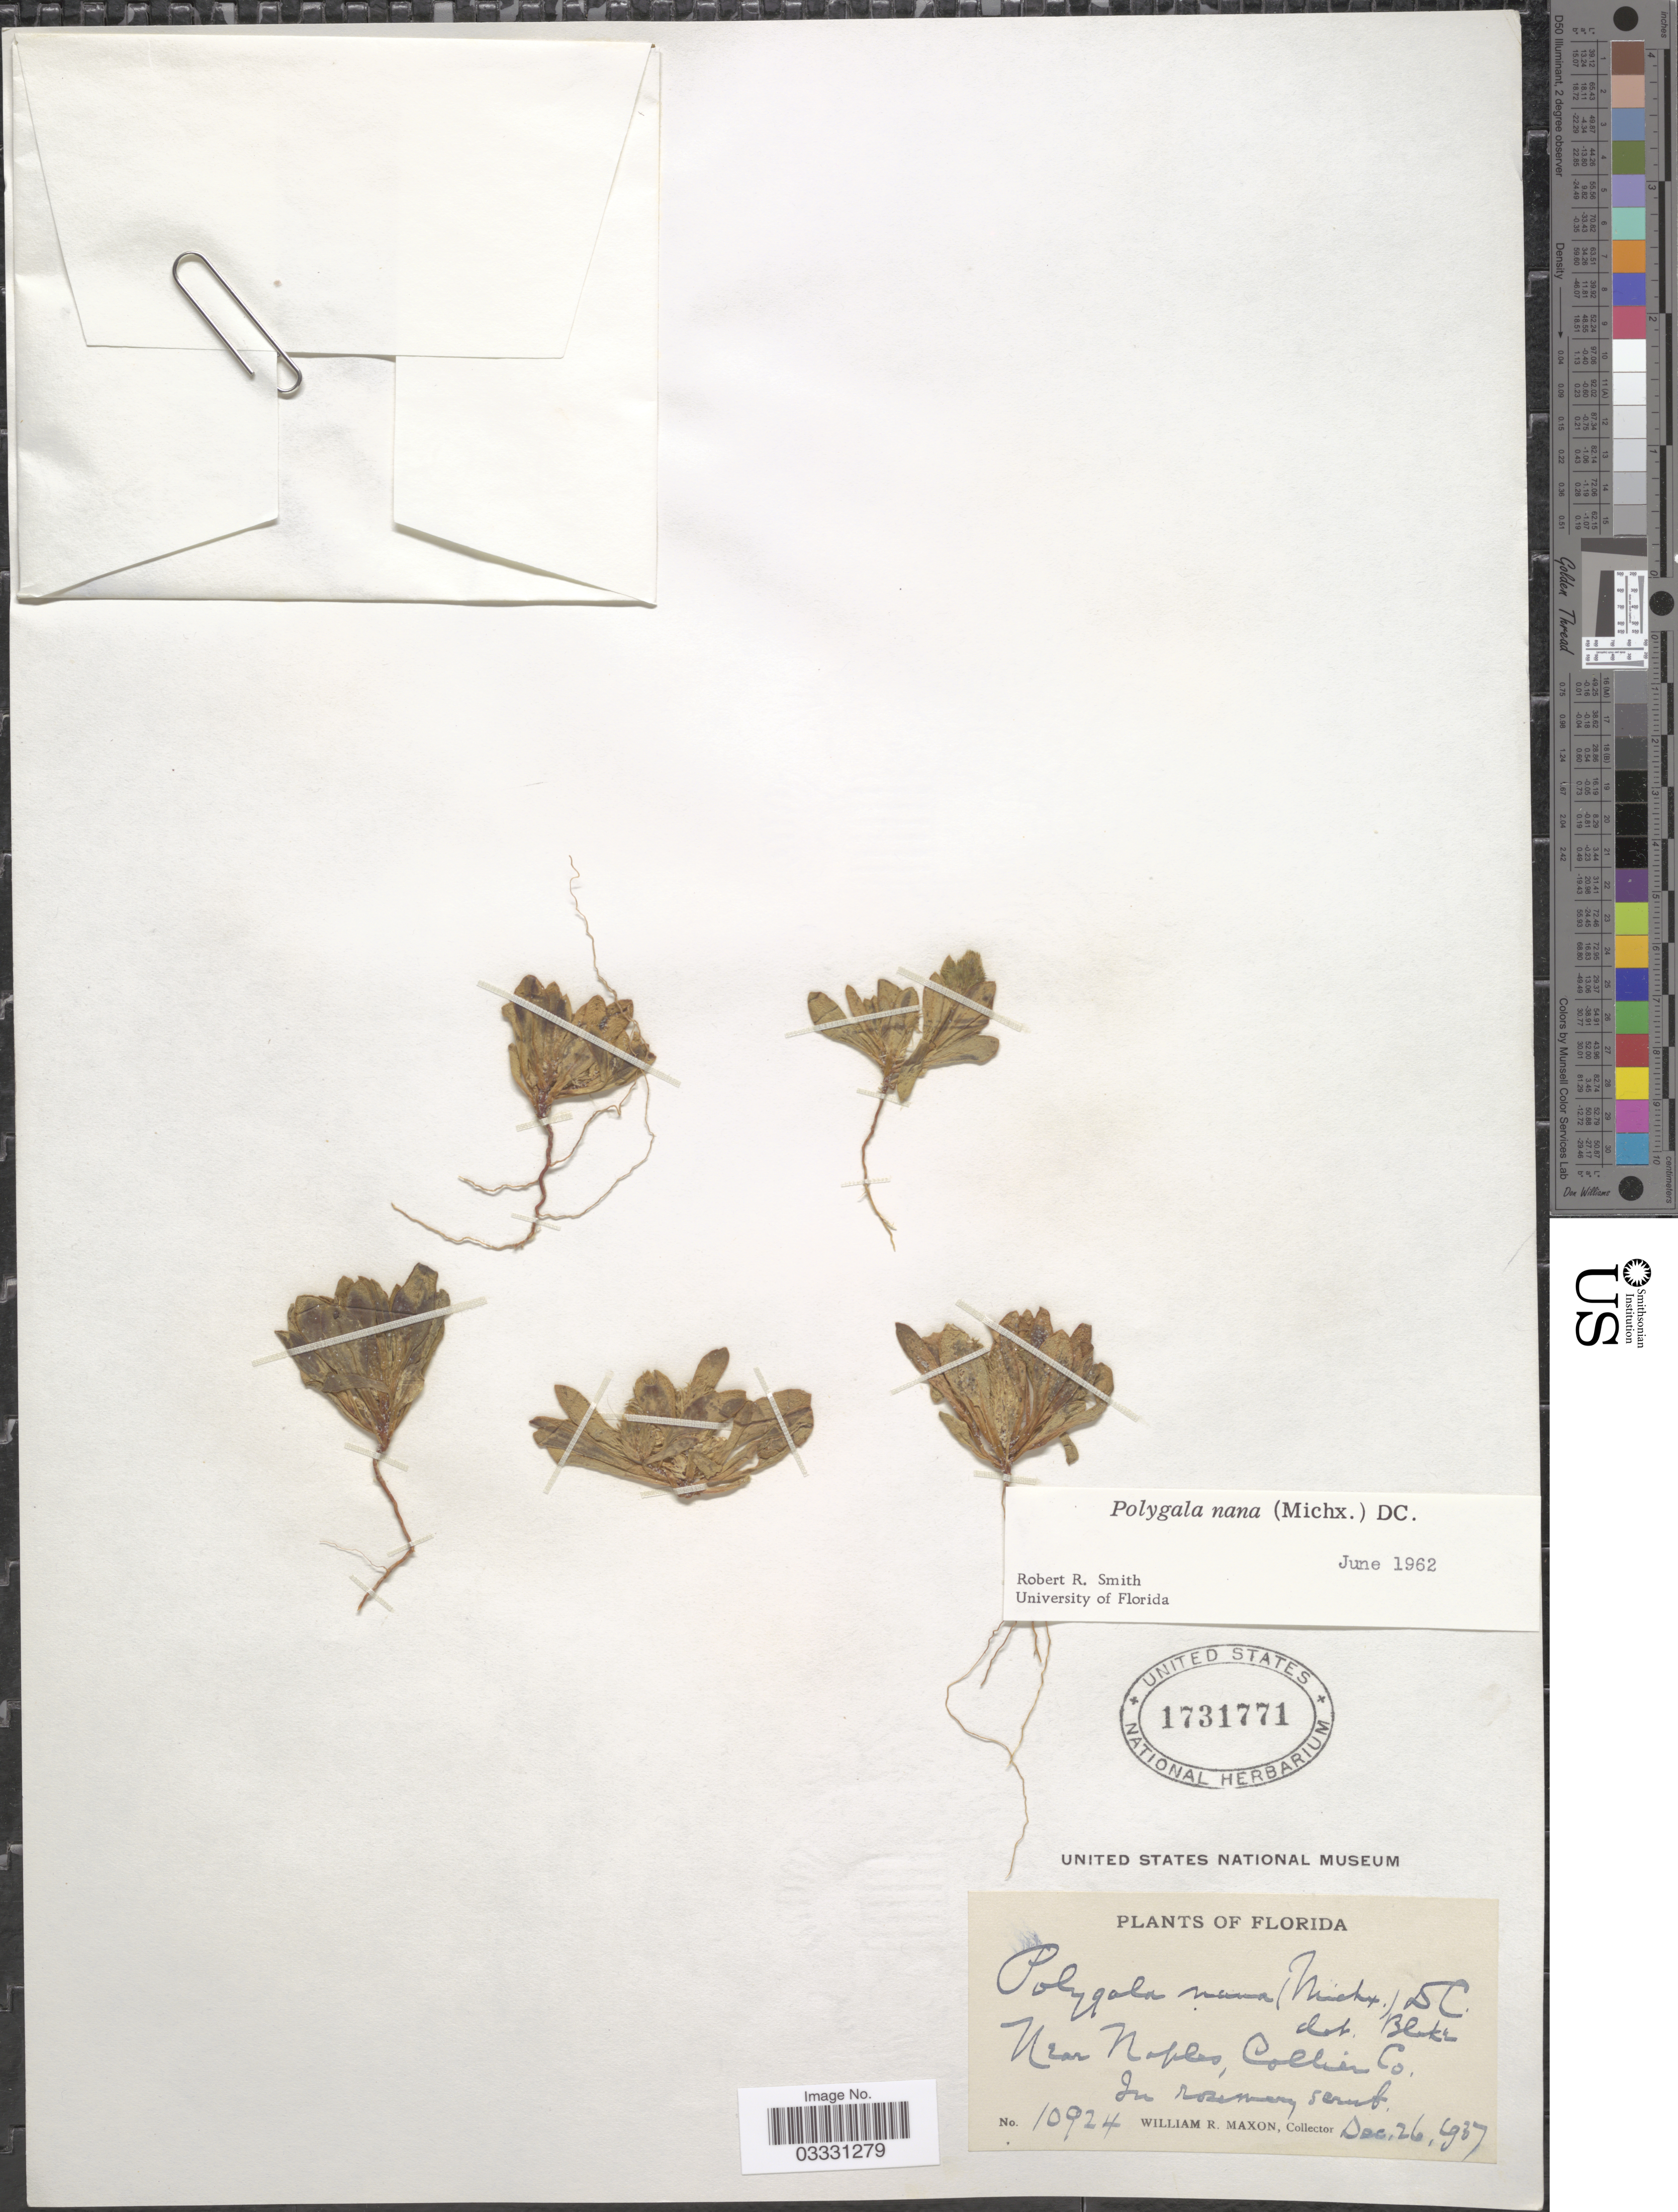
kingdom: Plantae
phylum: Tracheophyta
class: Magnoliopsida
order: Fabales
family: Polygalaceae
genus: Polygala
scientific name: Polygala nana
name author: (Michx.) DC.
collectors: W. R. Maxon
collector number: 10924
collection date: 1937-12-26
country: United States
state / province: Florida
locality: Near Naples, Collin Co.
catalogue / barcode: US 1731771